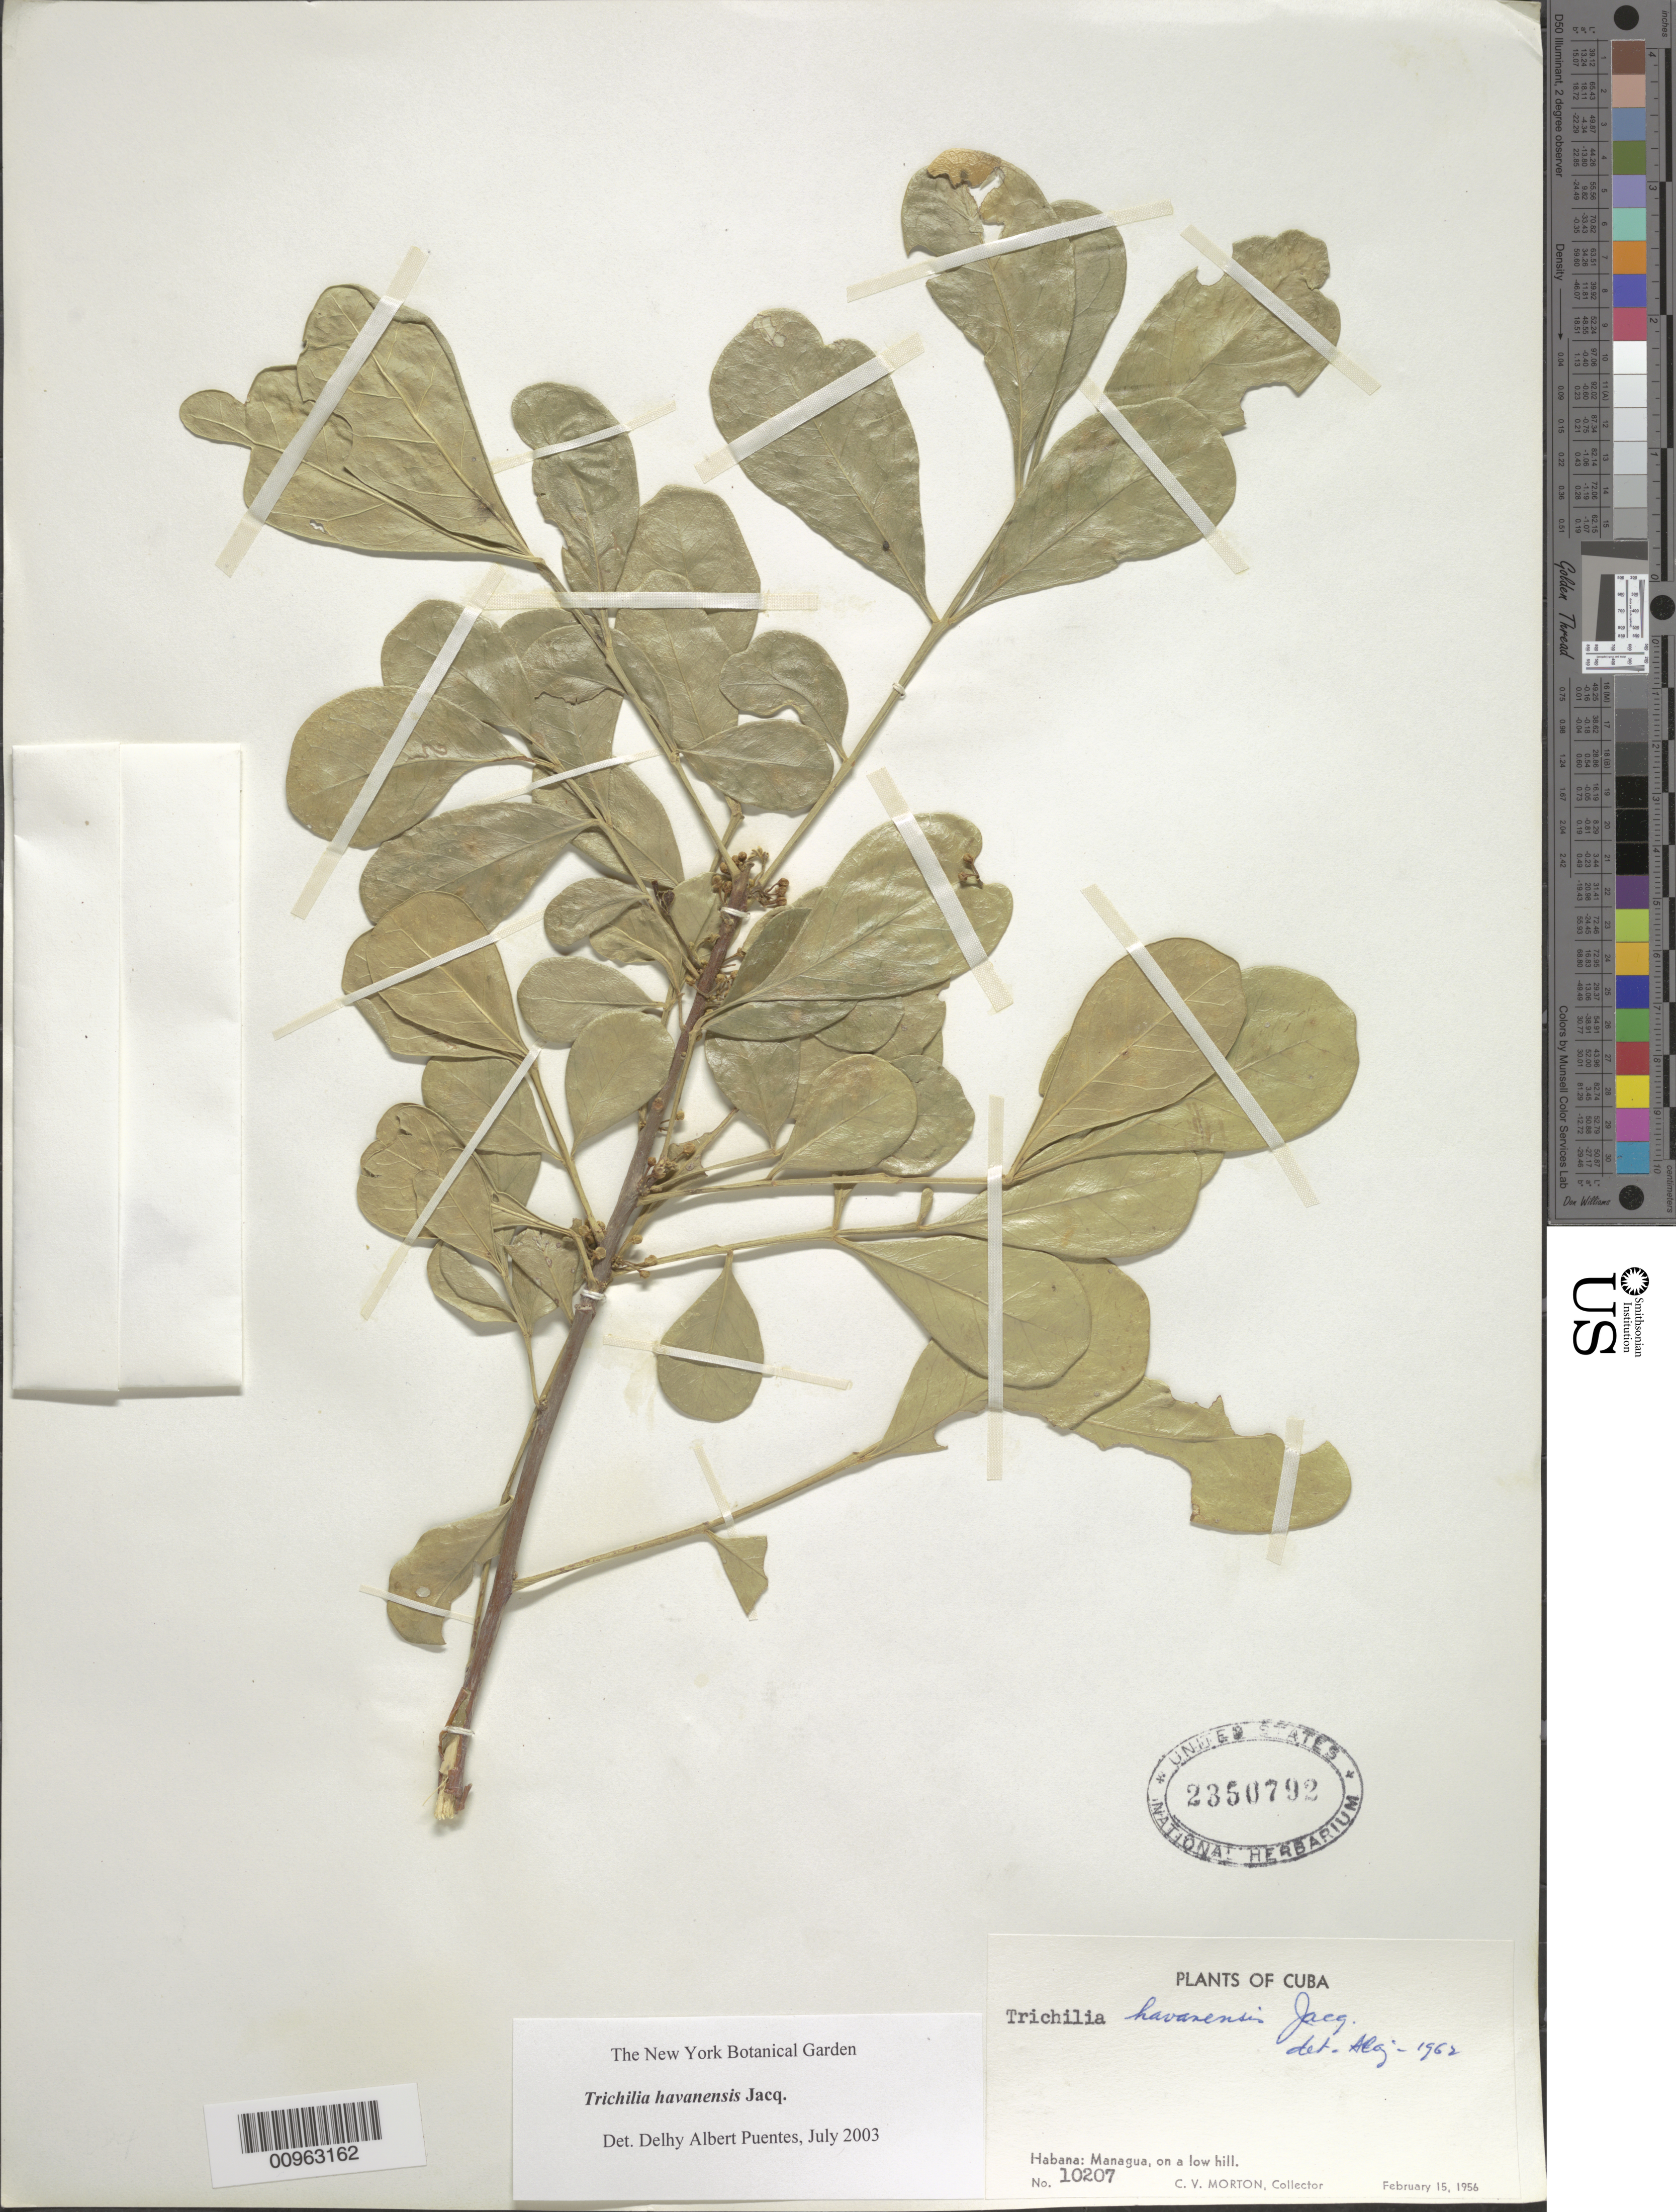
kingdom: Plantae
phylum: Tracheophyta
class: Magnoliopsida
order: Sapindales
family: Meliaceae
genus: Trichilia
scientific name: Trichilia havanensis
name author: Jacq.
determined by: Puentes, D. A.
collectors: C. V. Morton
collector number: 10207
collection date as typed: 15 Feb 1956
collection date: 1956-02-15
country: Cuba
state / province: La Habana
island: Cuba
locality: Managua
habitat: On a low hill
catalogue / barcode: US 2350792